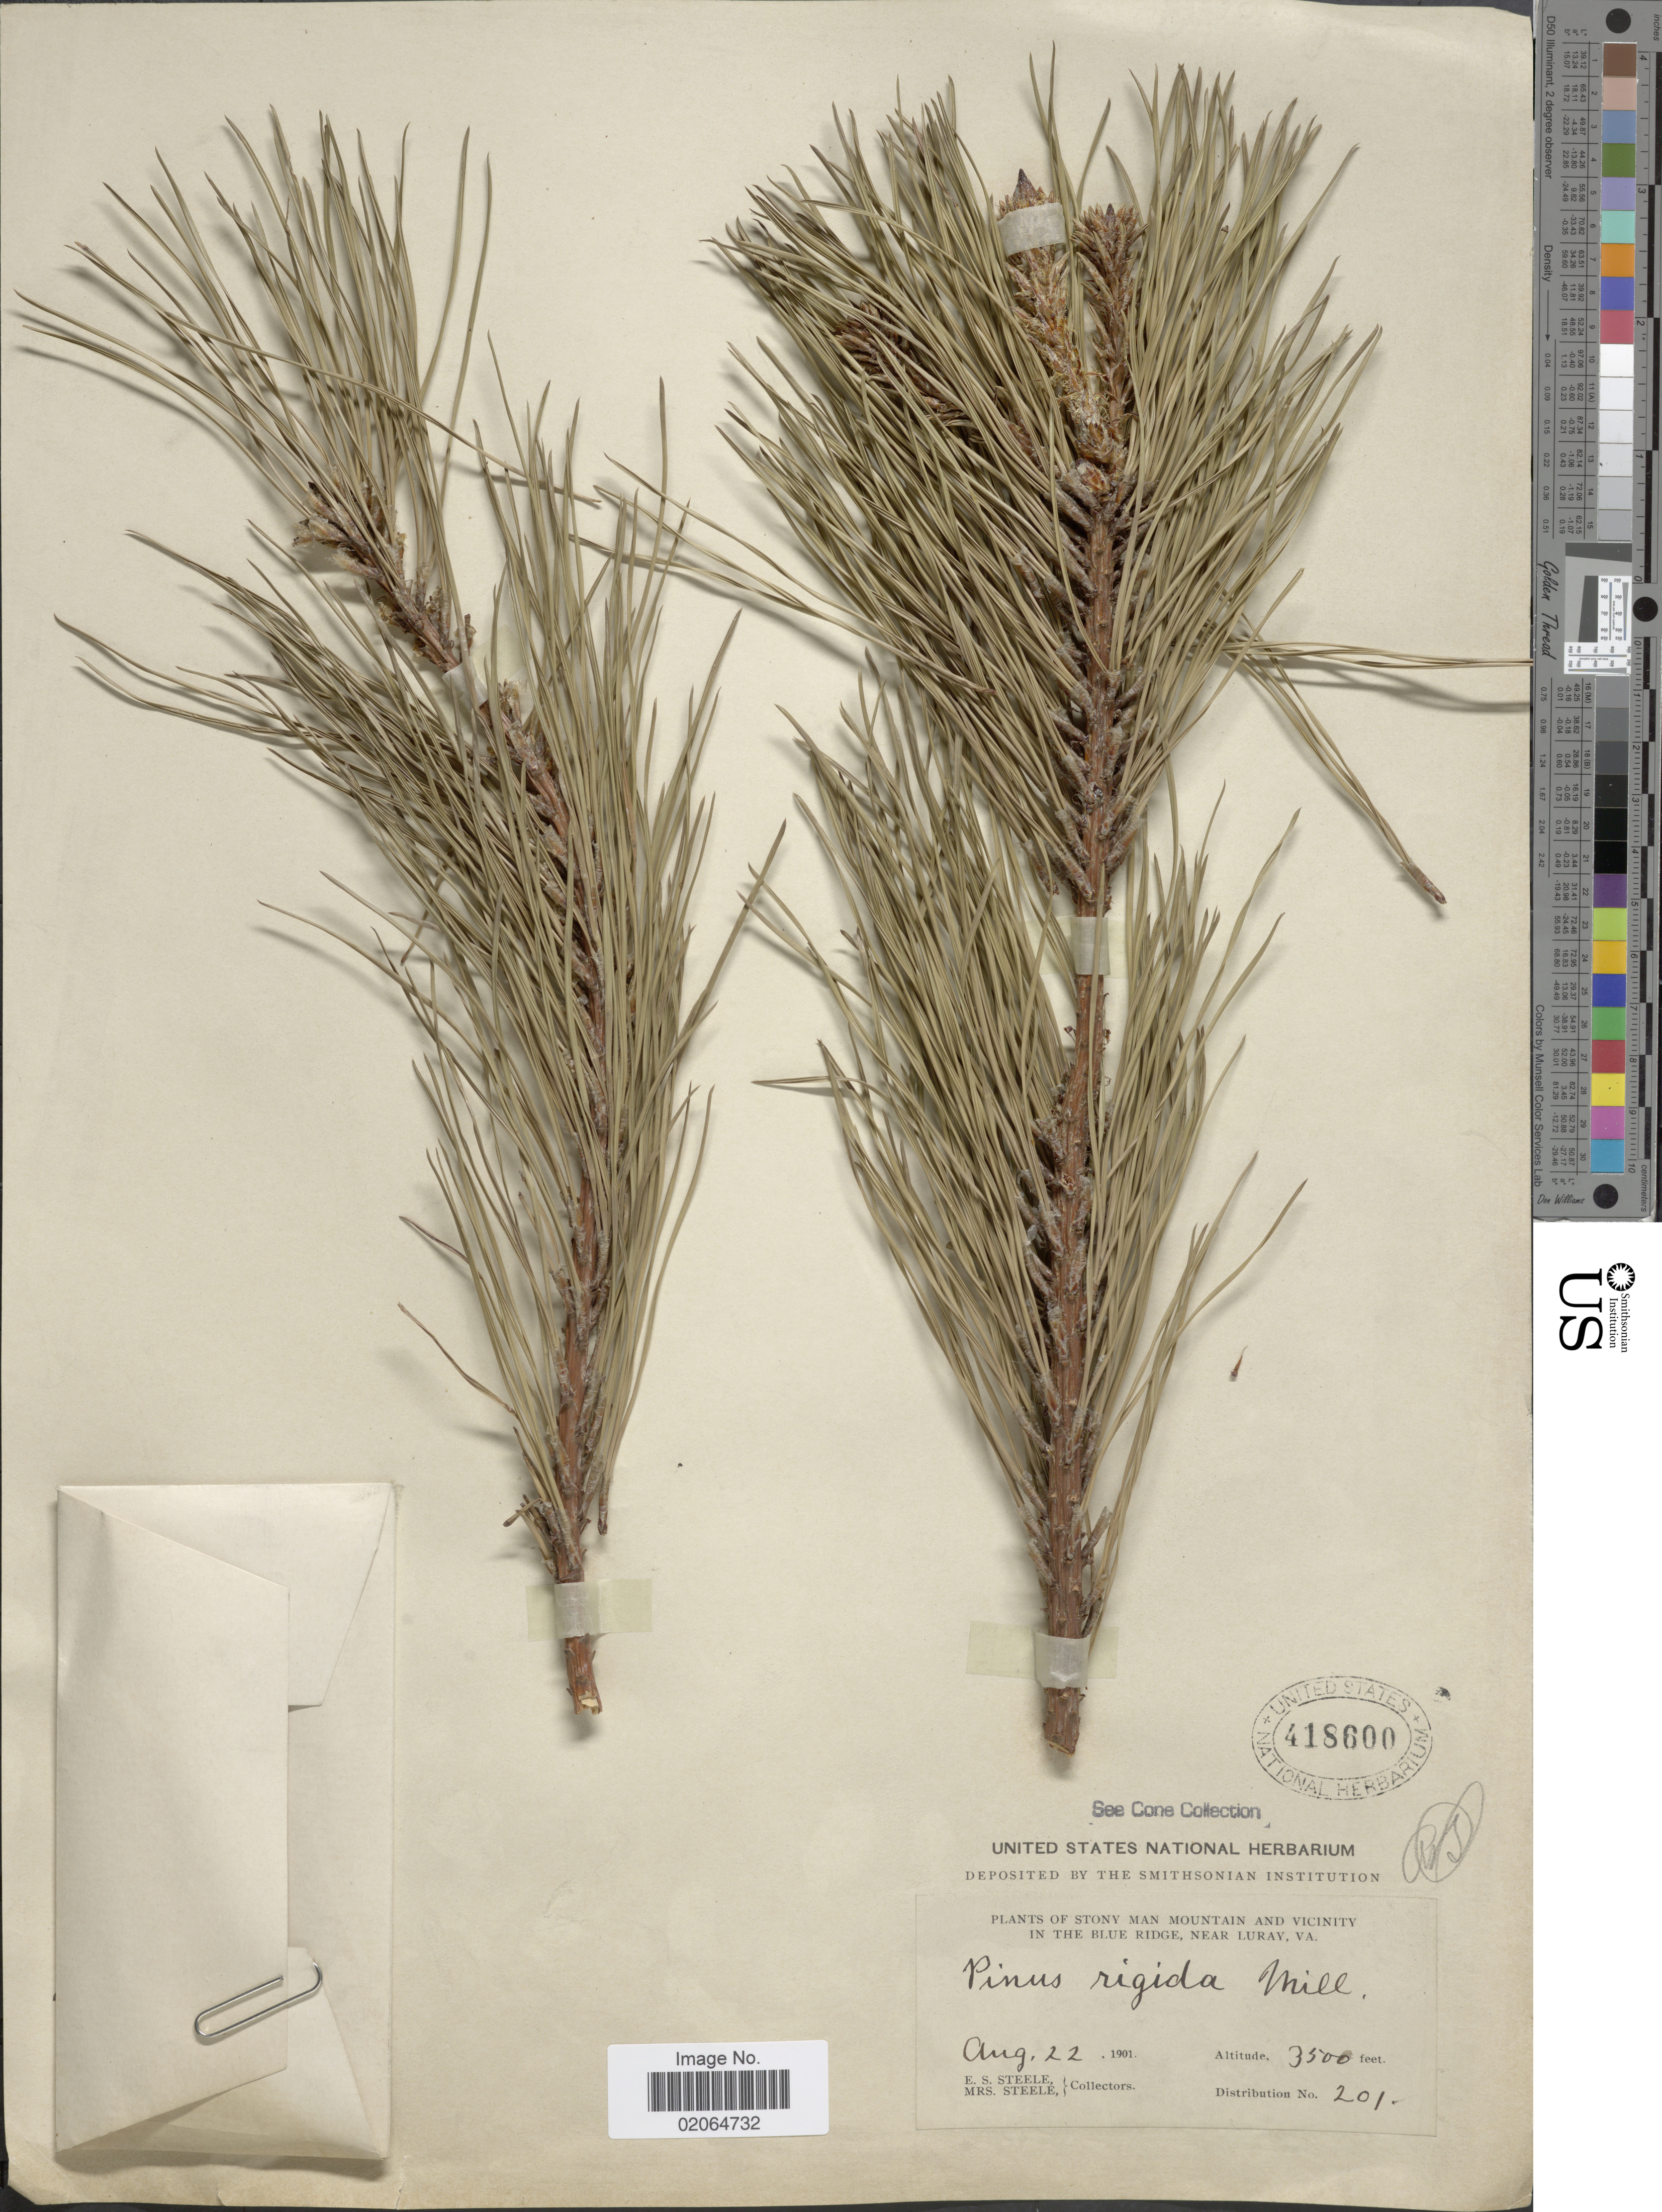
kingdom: Plantae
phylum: Tracheophyta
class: Pinopsida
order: Pinales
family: Pinaceae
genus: Pinus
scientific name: Pinus rigida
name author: Mill.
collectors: E. Steele & Mrs. E. S. Steele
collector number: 201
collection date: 1901-08-22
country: United States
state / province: Virginia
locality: Stony Man Mountain and vicinity in the Blue Ridge, near Luray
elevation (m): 1067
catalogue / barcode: US 418600